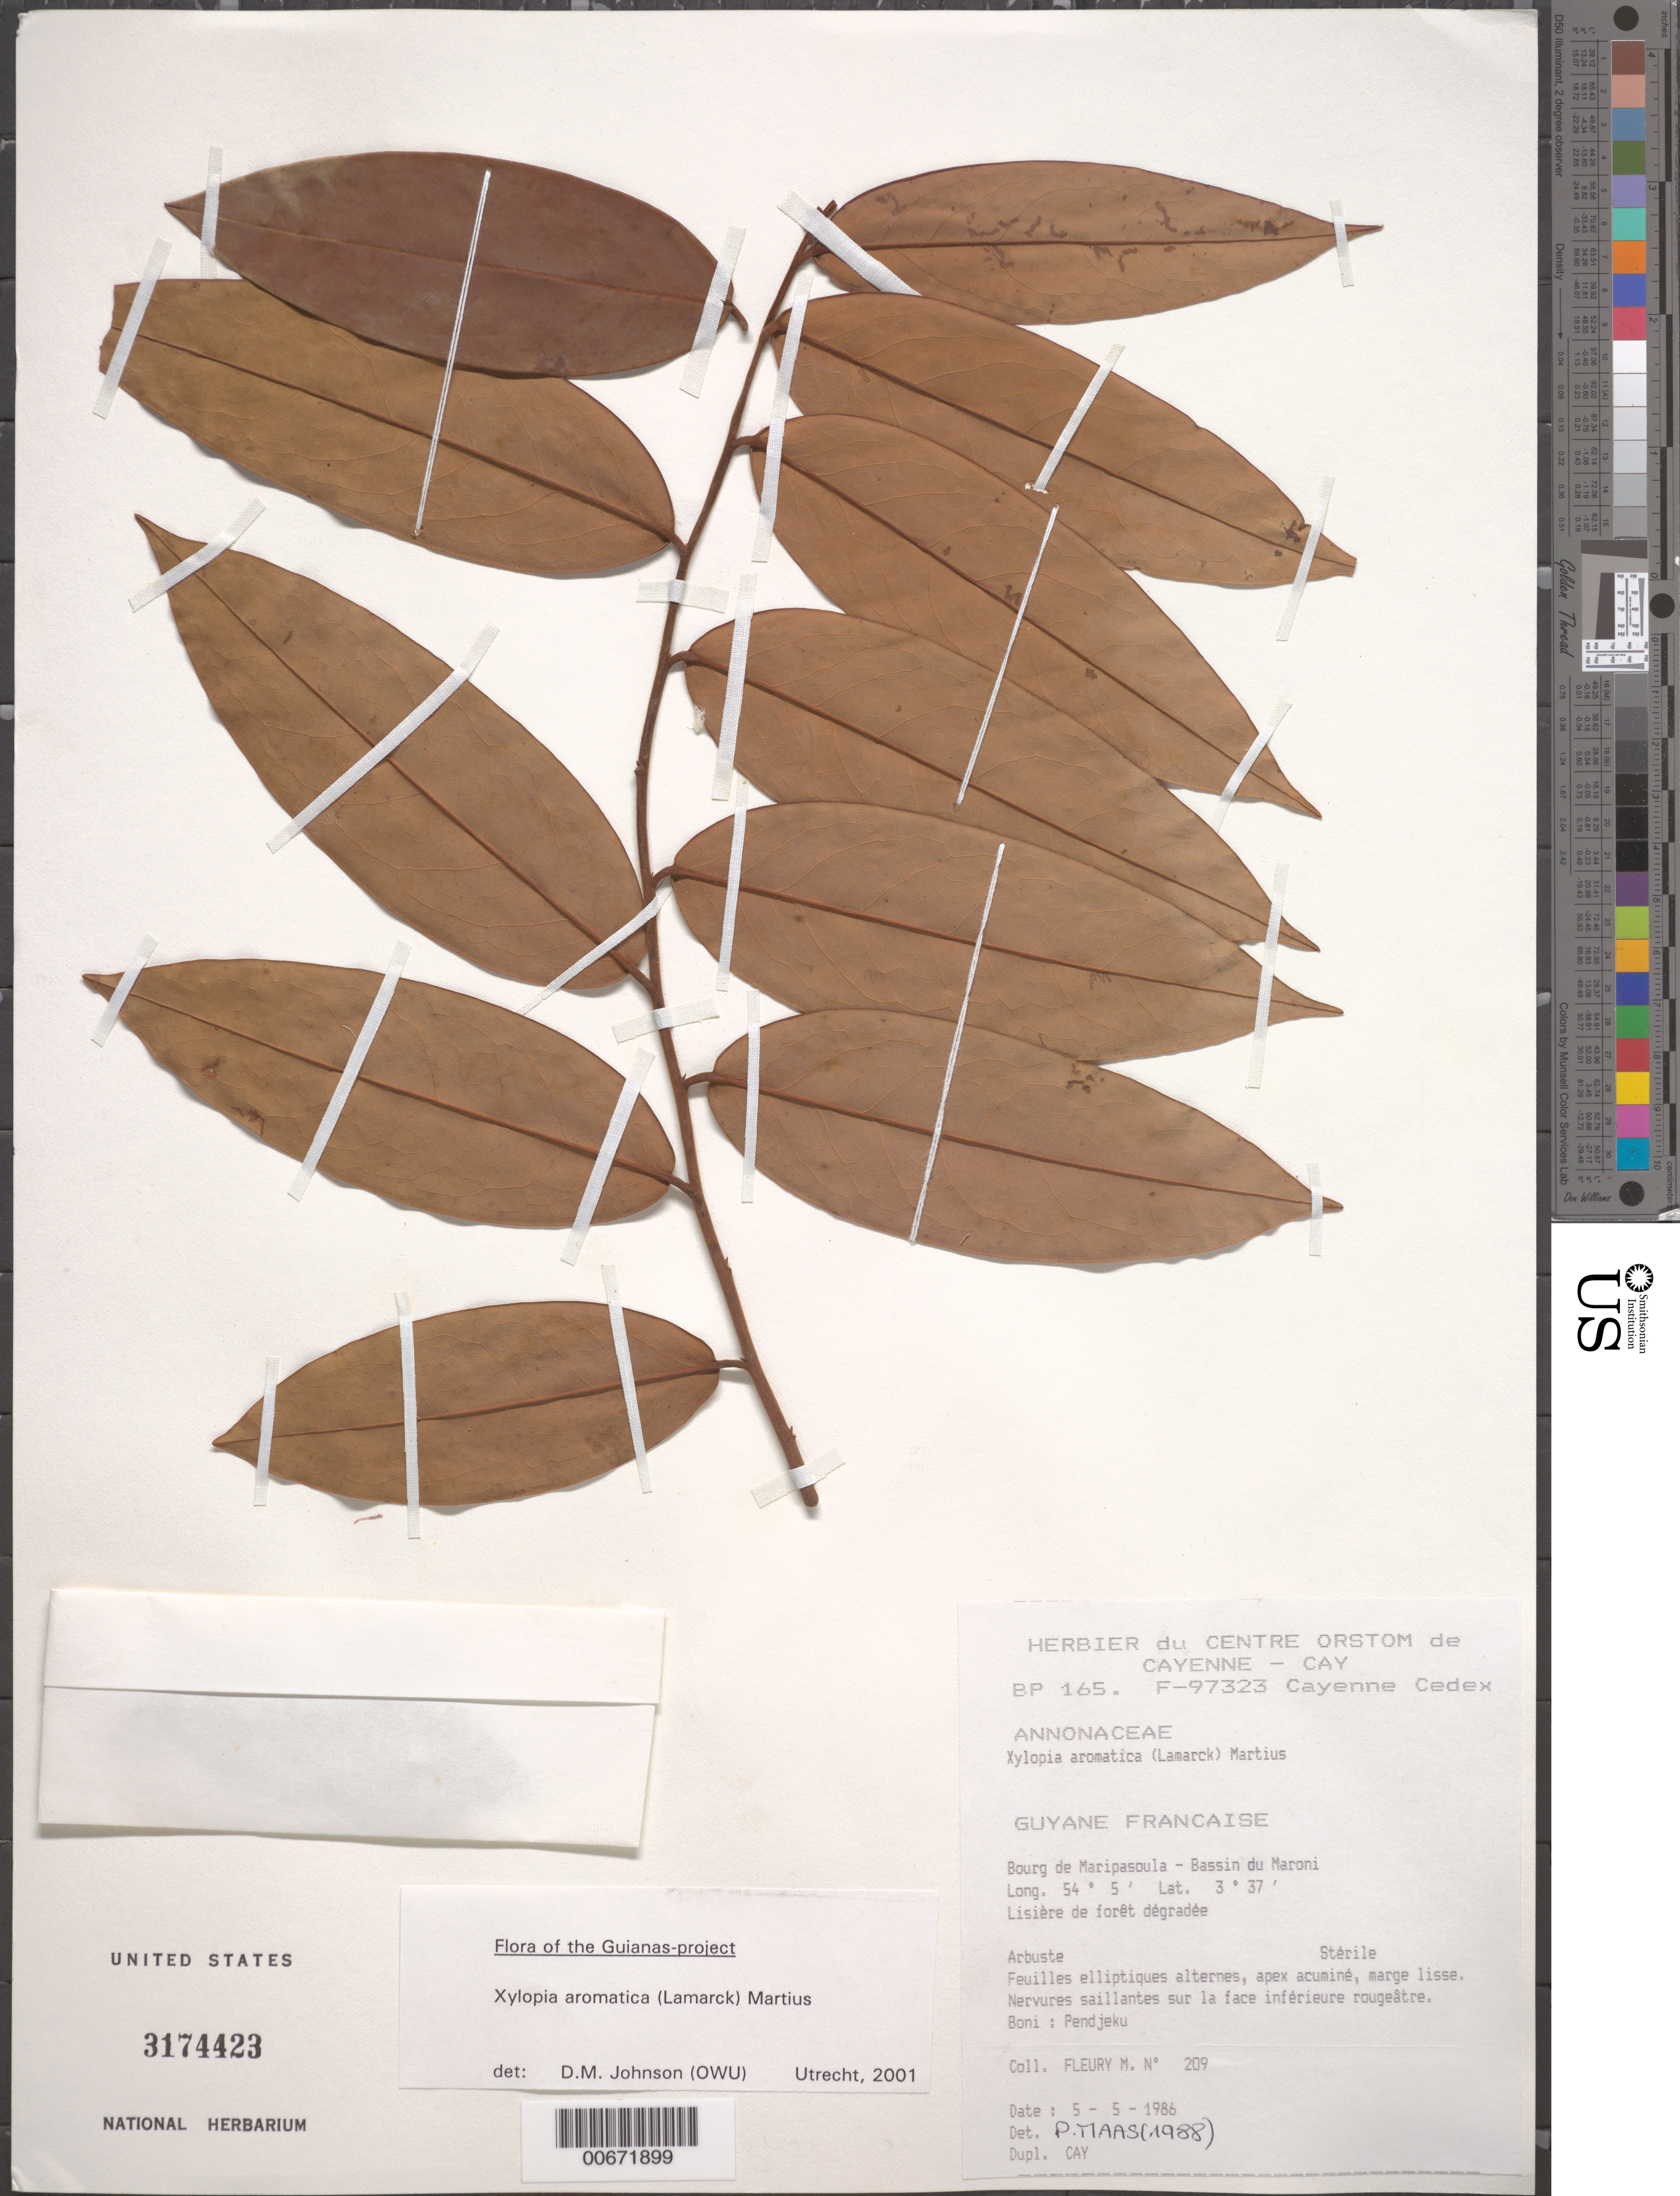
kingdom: Plantae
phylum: Tracheophyta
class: Magnoliopsida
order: Magnoliales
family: Annonaceae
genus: Xylopia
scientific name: Xylopia aromatica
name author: (Lam.) Mart.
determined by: Johnson, D. M.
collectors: M. Fleury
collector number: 209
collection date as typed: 5-May-86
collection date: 1986-05-05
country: French Guiana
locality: Bourg de Maripasoula - Bassin du Maroni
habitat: Edge of disturbed forest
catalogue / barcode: US 3174423